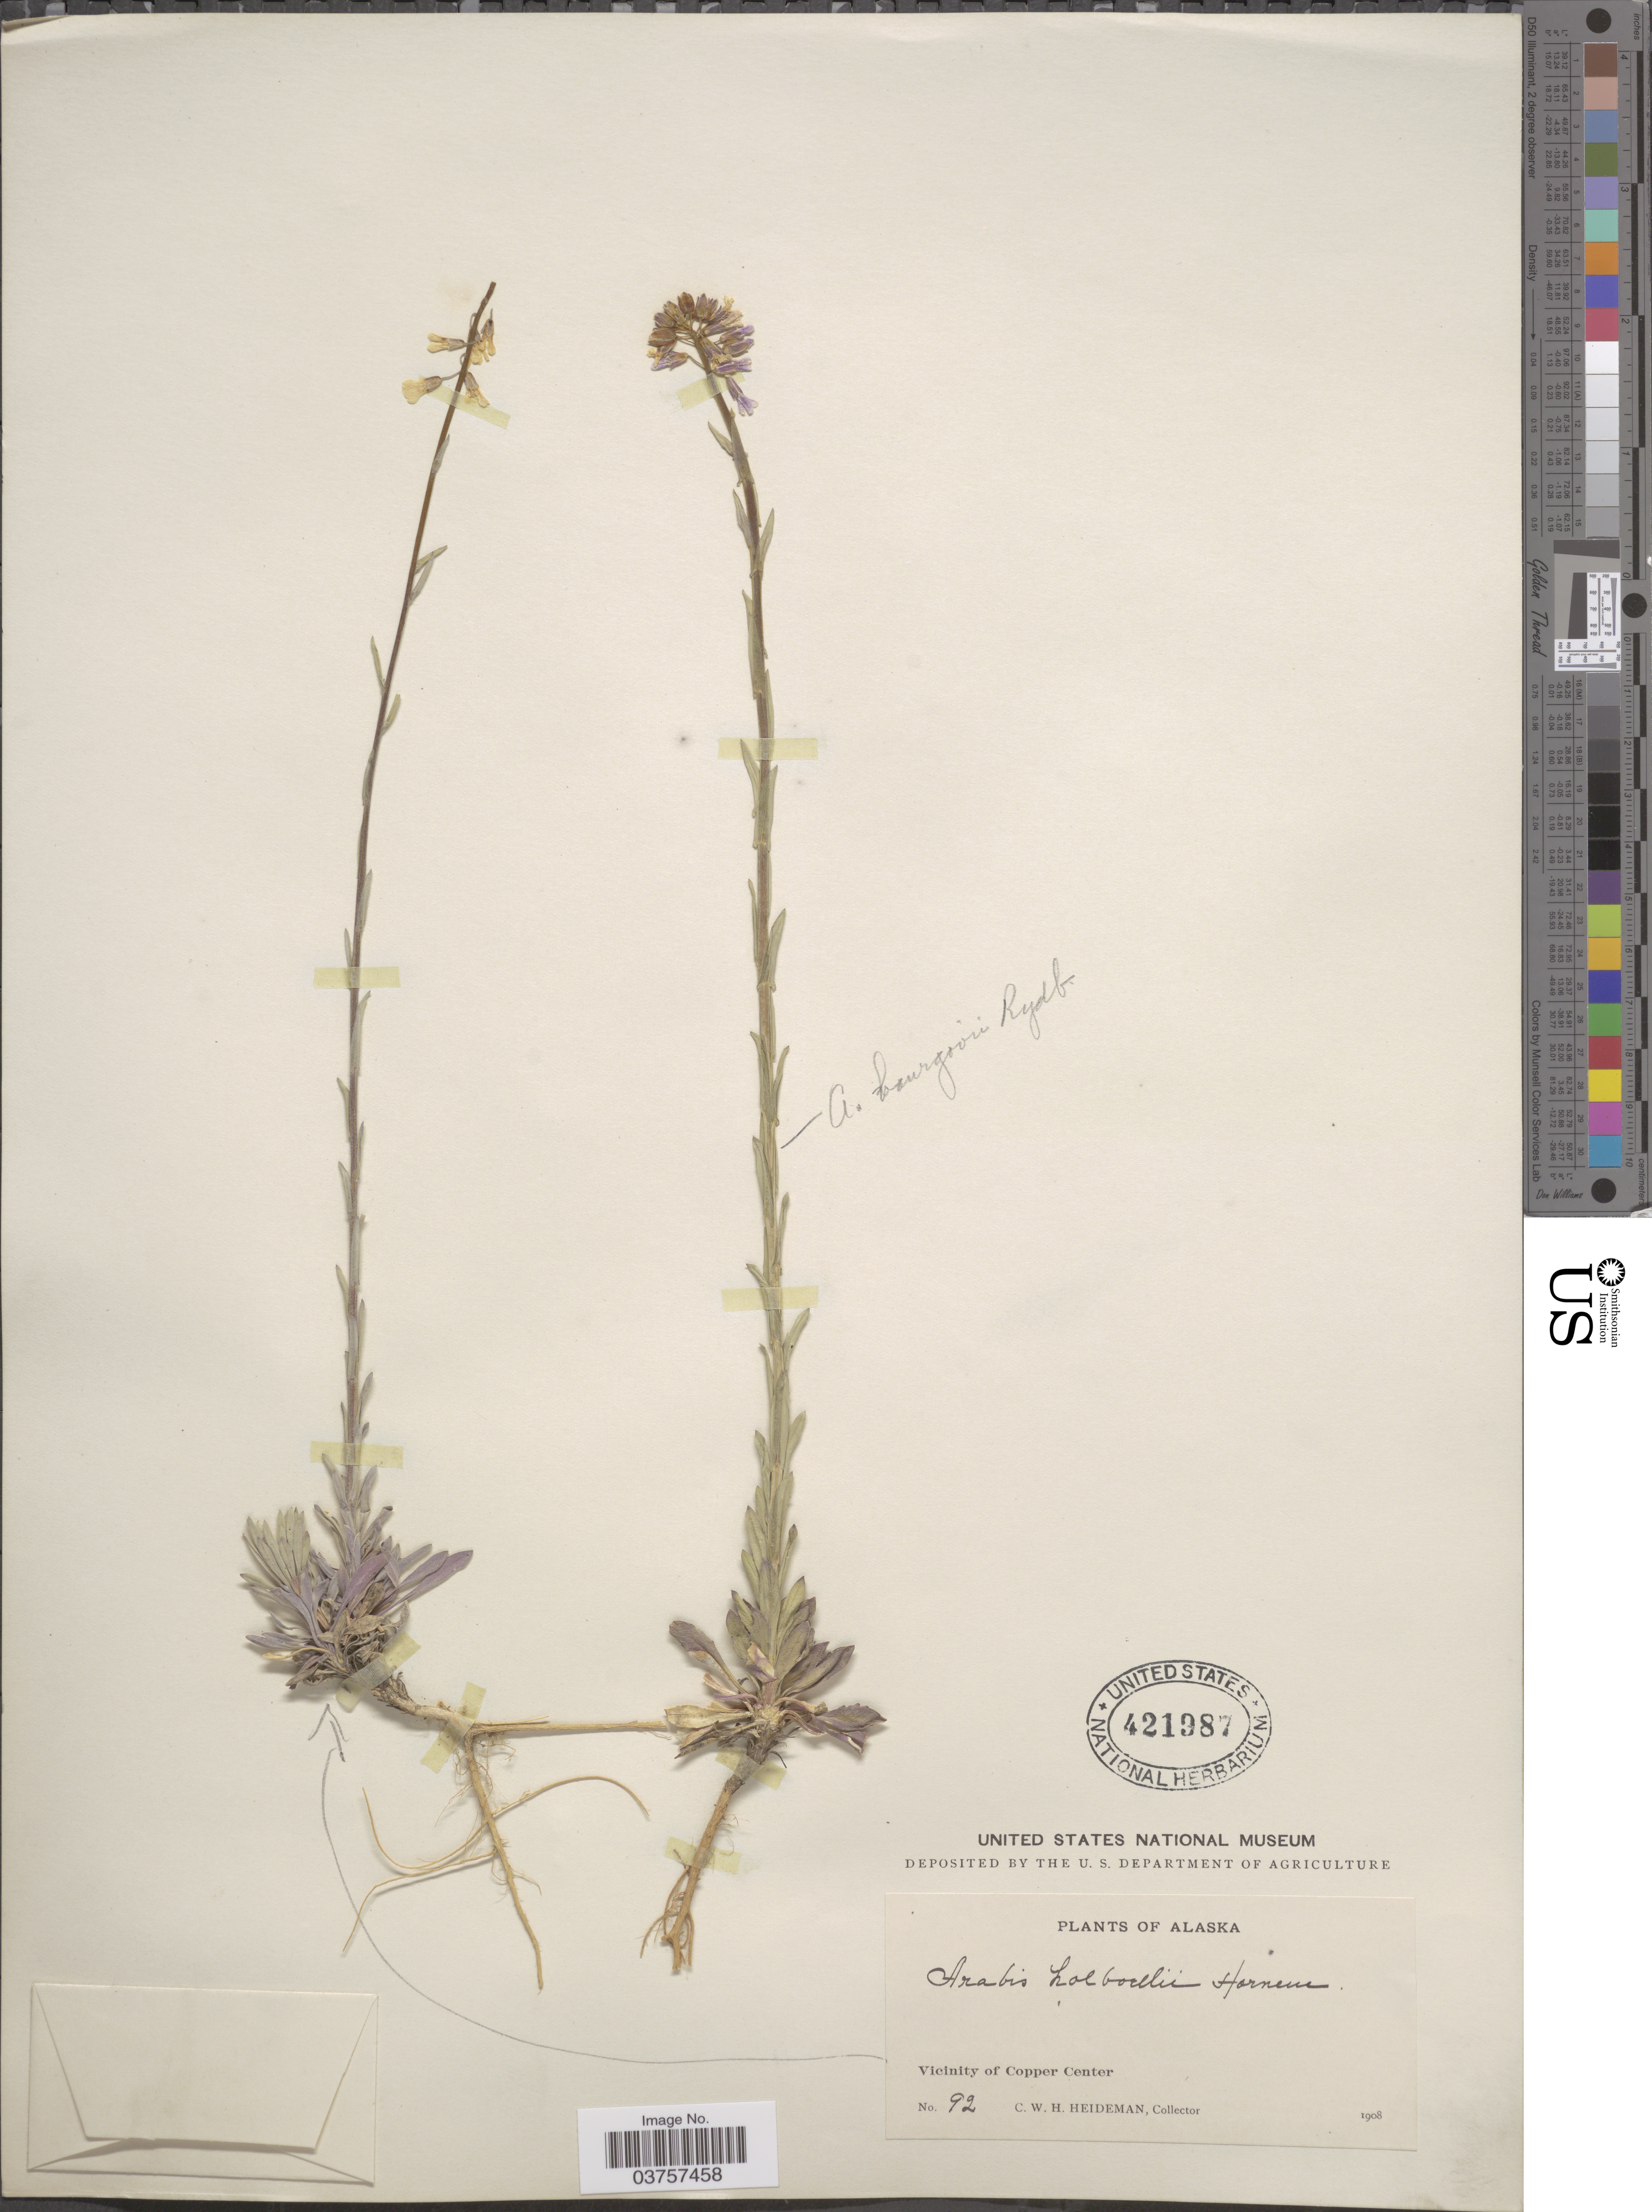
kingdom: Plantae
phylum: Tracheophyta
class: Magnoliopsida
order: Brassicales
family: Brassicaceae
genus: Arabis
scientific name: Arabis holboellii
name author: Hornem.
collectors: C. Heideman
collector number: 92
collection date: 1908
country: United States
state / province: Alaska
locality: Vicinity of Copper Center.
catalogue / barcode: US 421987